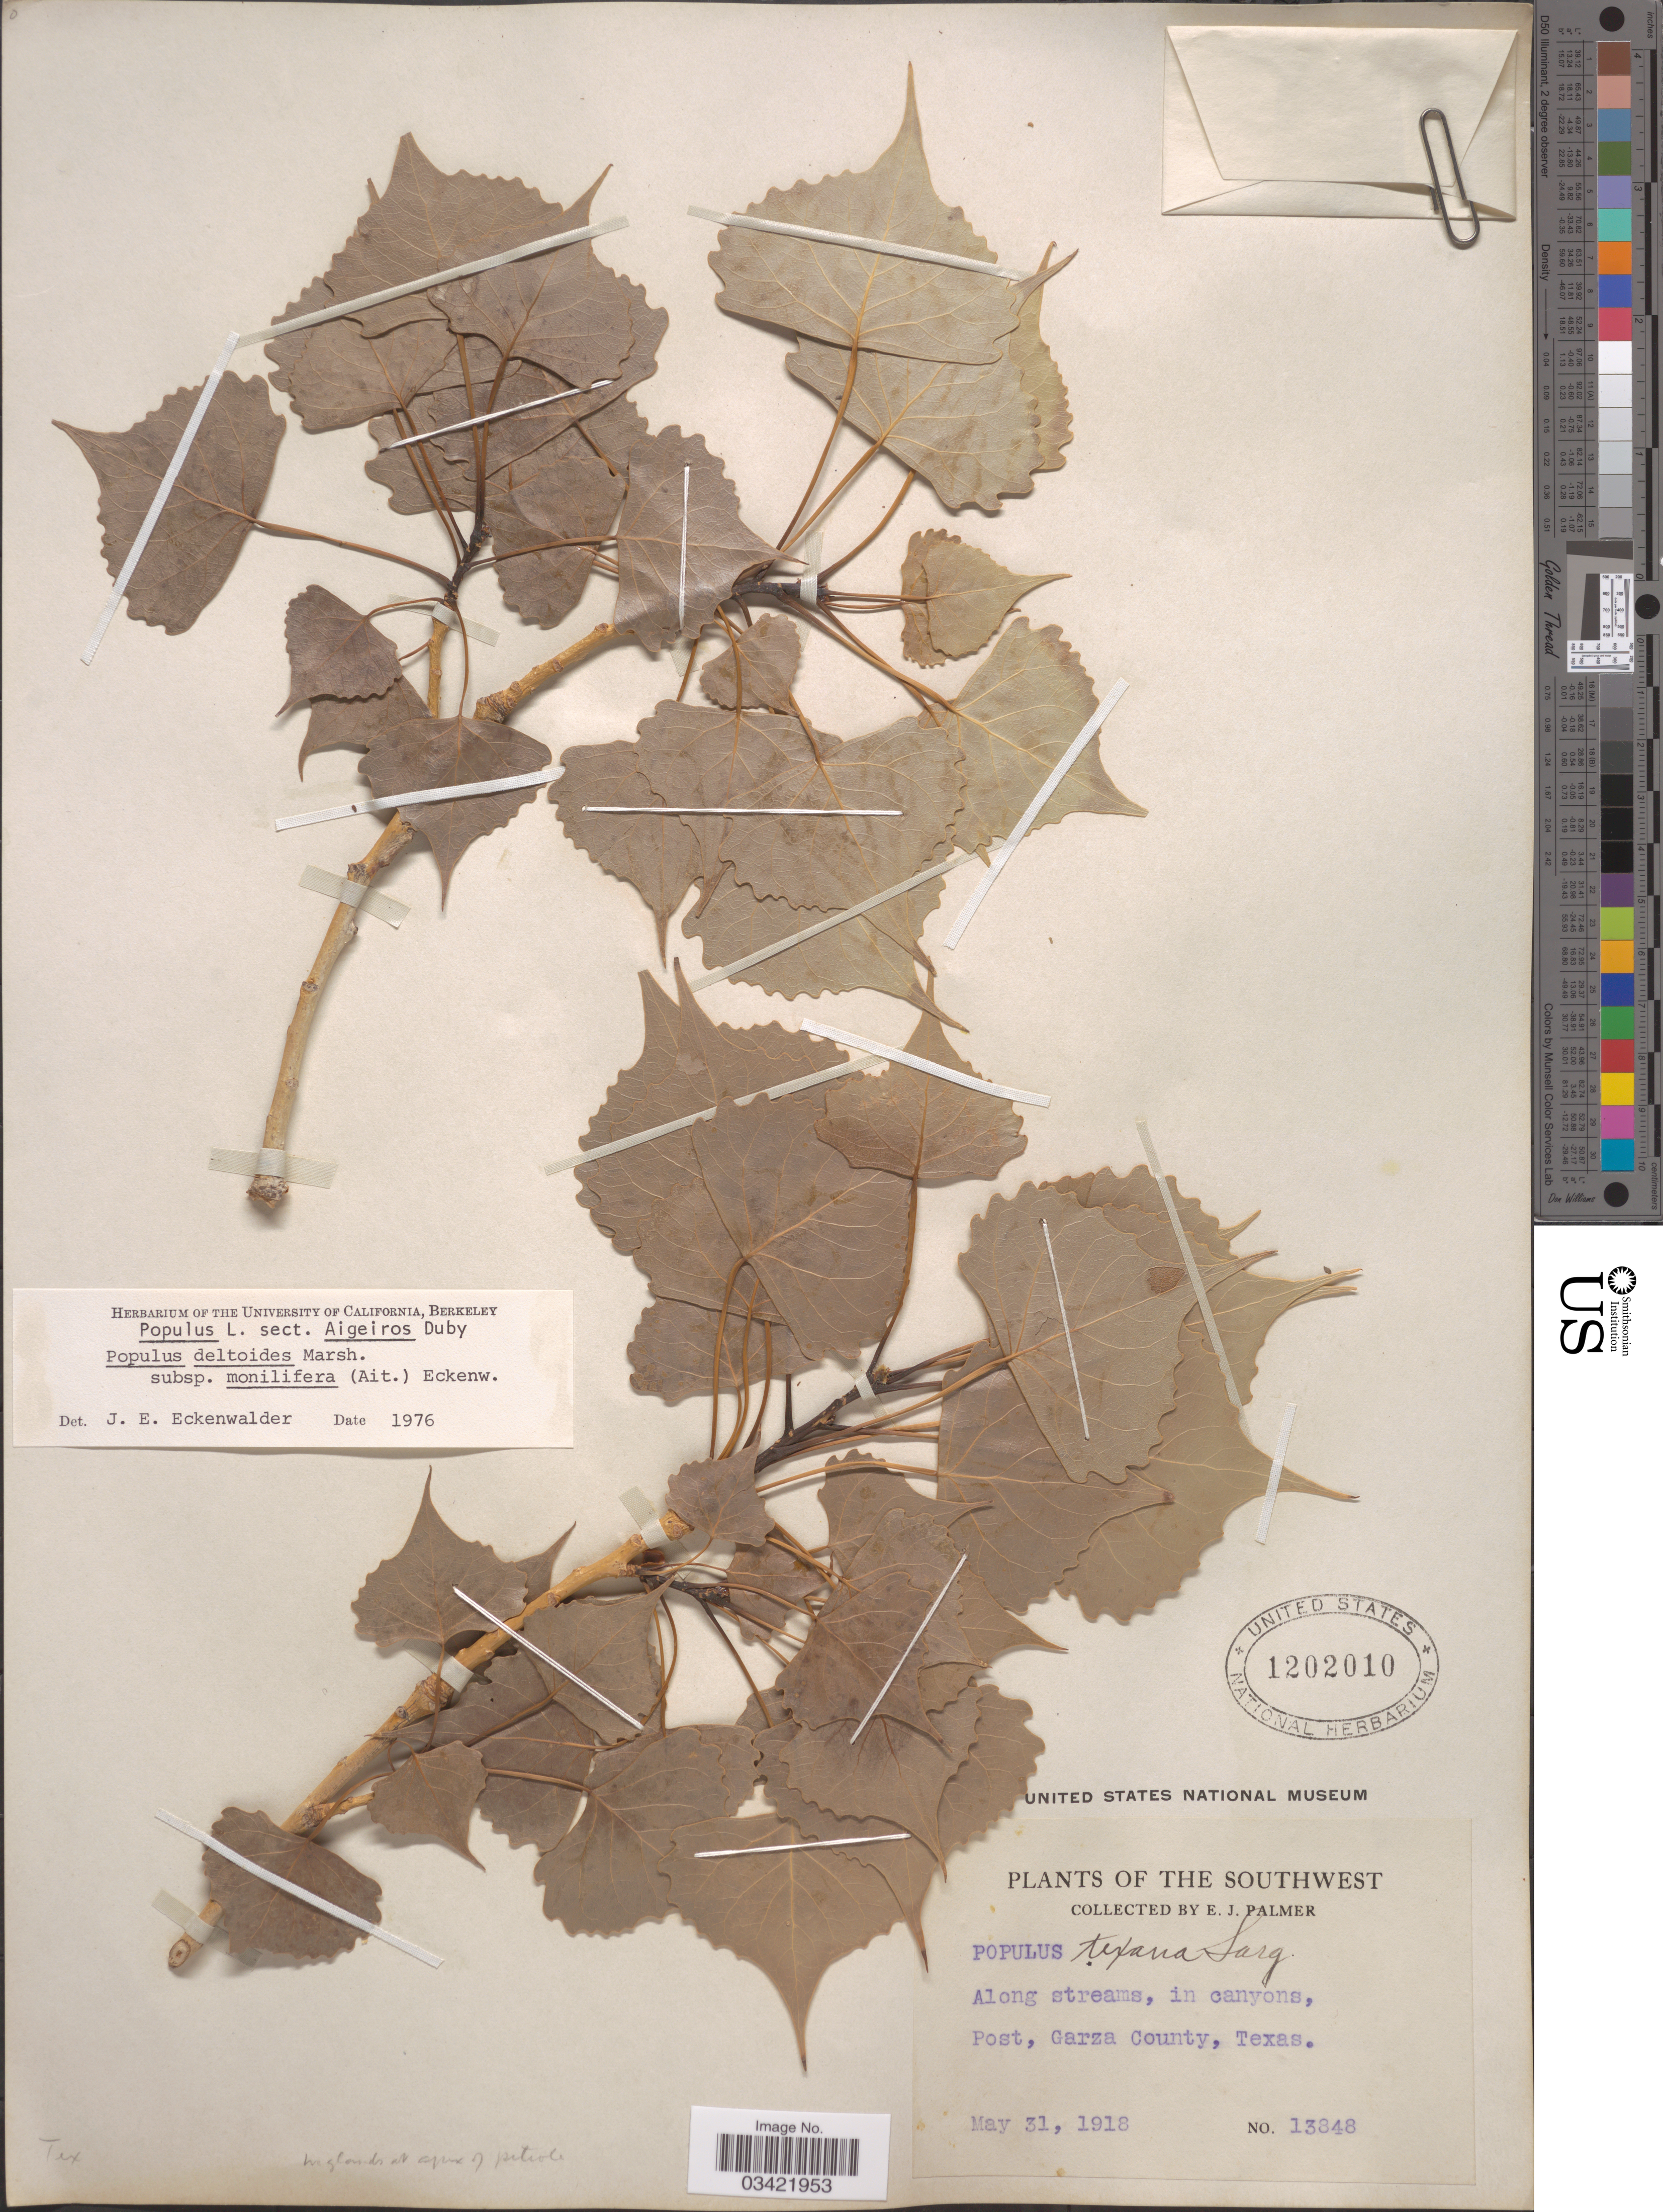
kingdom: Plantae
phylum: Tracheophyta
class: Magnoliopsida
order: Malpighiales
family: Salicaceae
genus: Populus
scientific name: Populus deltoides subsp. monilifera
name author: (Aiton) Eckenw.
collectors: E. J. Palmer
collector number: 13848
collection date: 1918-05-31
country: United States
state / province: Texas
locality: The Southwest. Along streams, in canyons, Post, Garza County.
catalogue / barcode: US 1202010